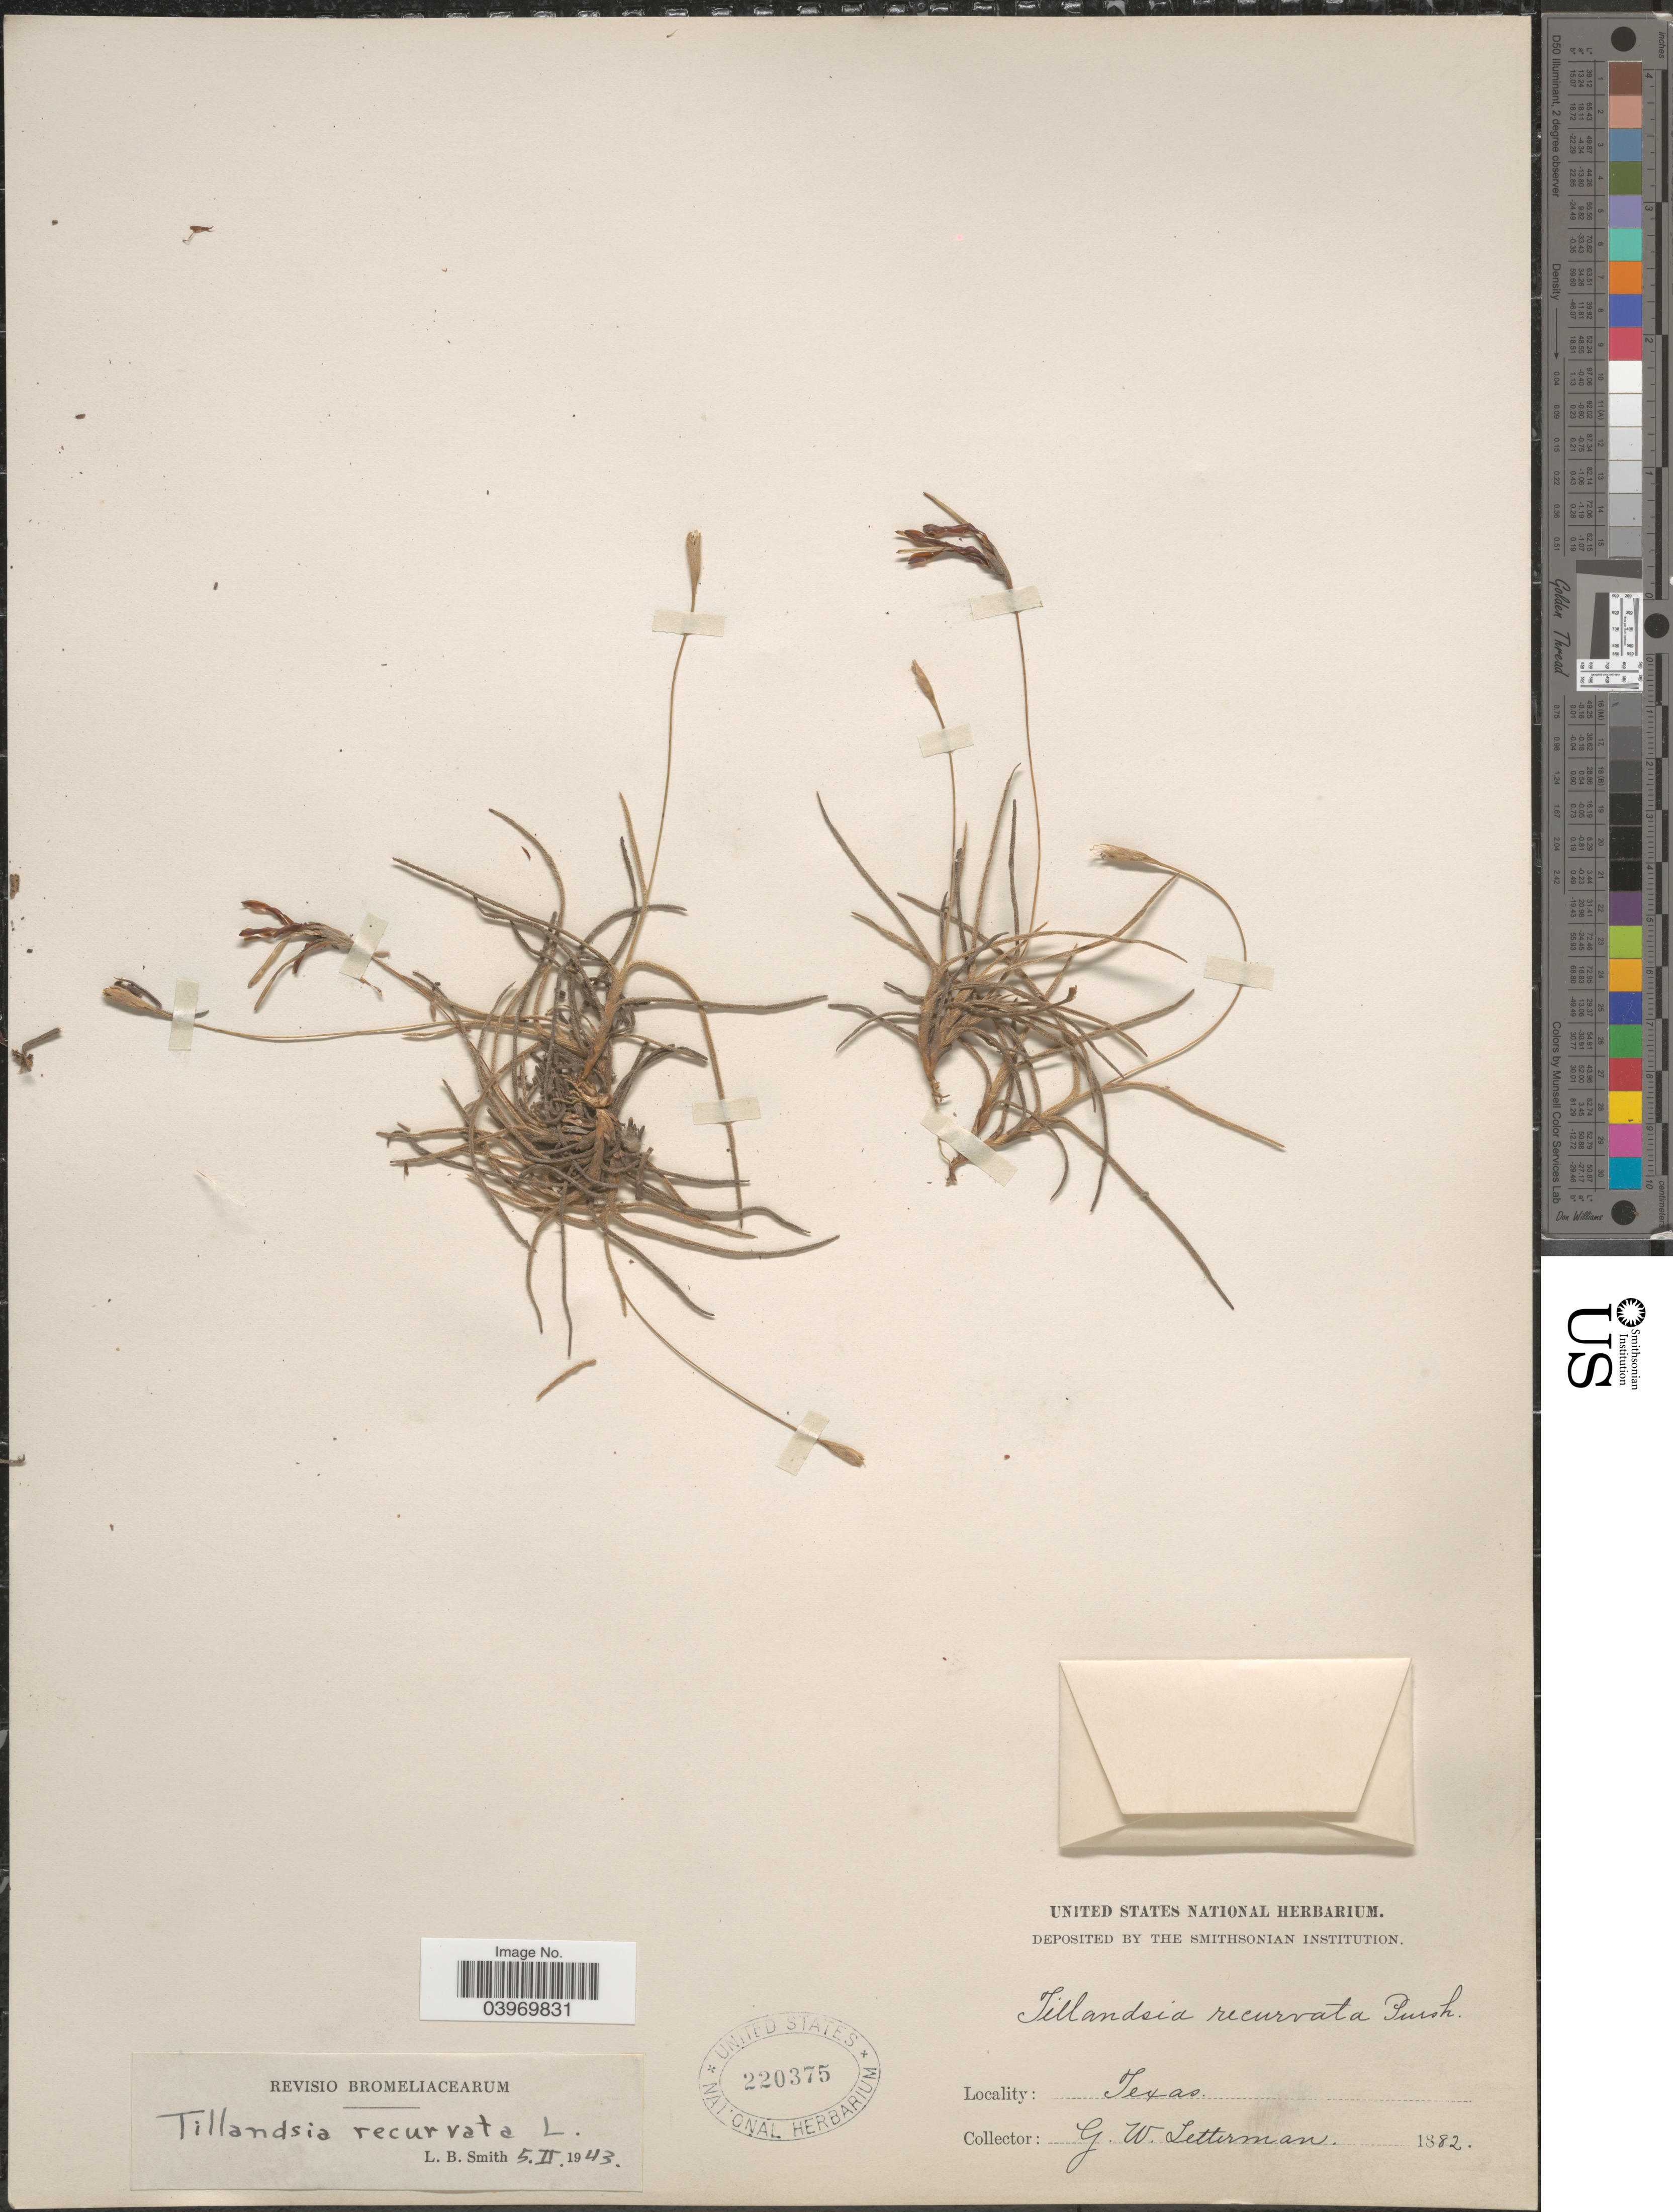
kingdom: Plantae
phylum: Tracheophyta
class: Liliopsida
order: Poales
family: Bromeliaceae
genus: Tillandsia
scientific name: Tillandsia recurvata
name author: L.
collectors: G. W. Letterman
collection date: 1882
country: United States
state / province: Texas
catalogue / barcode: US 220375